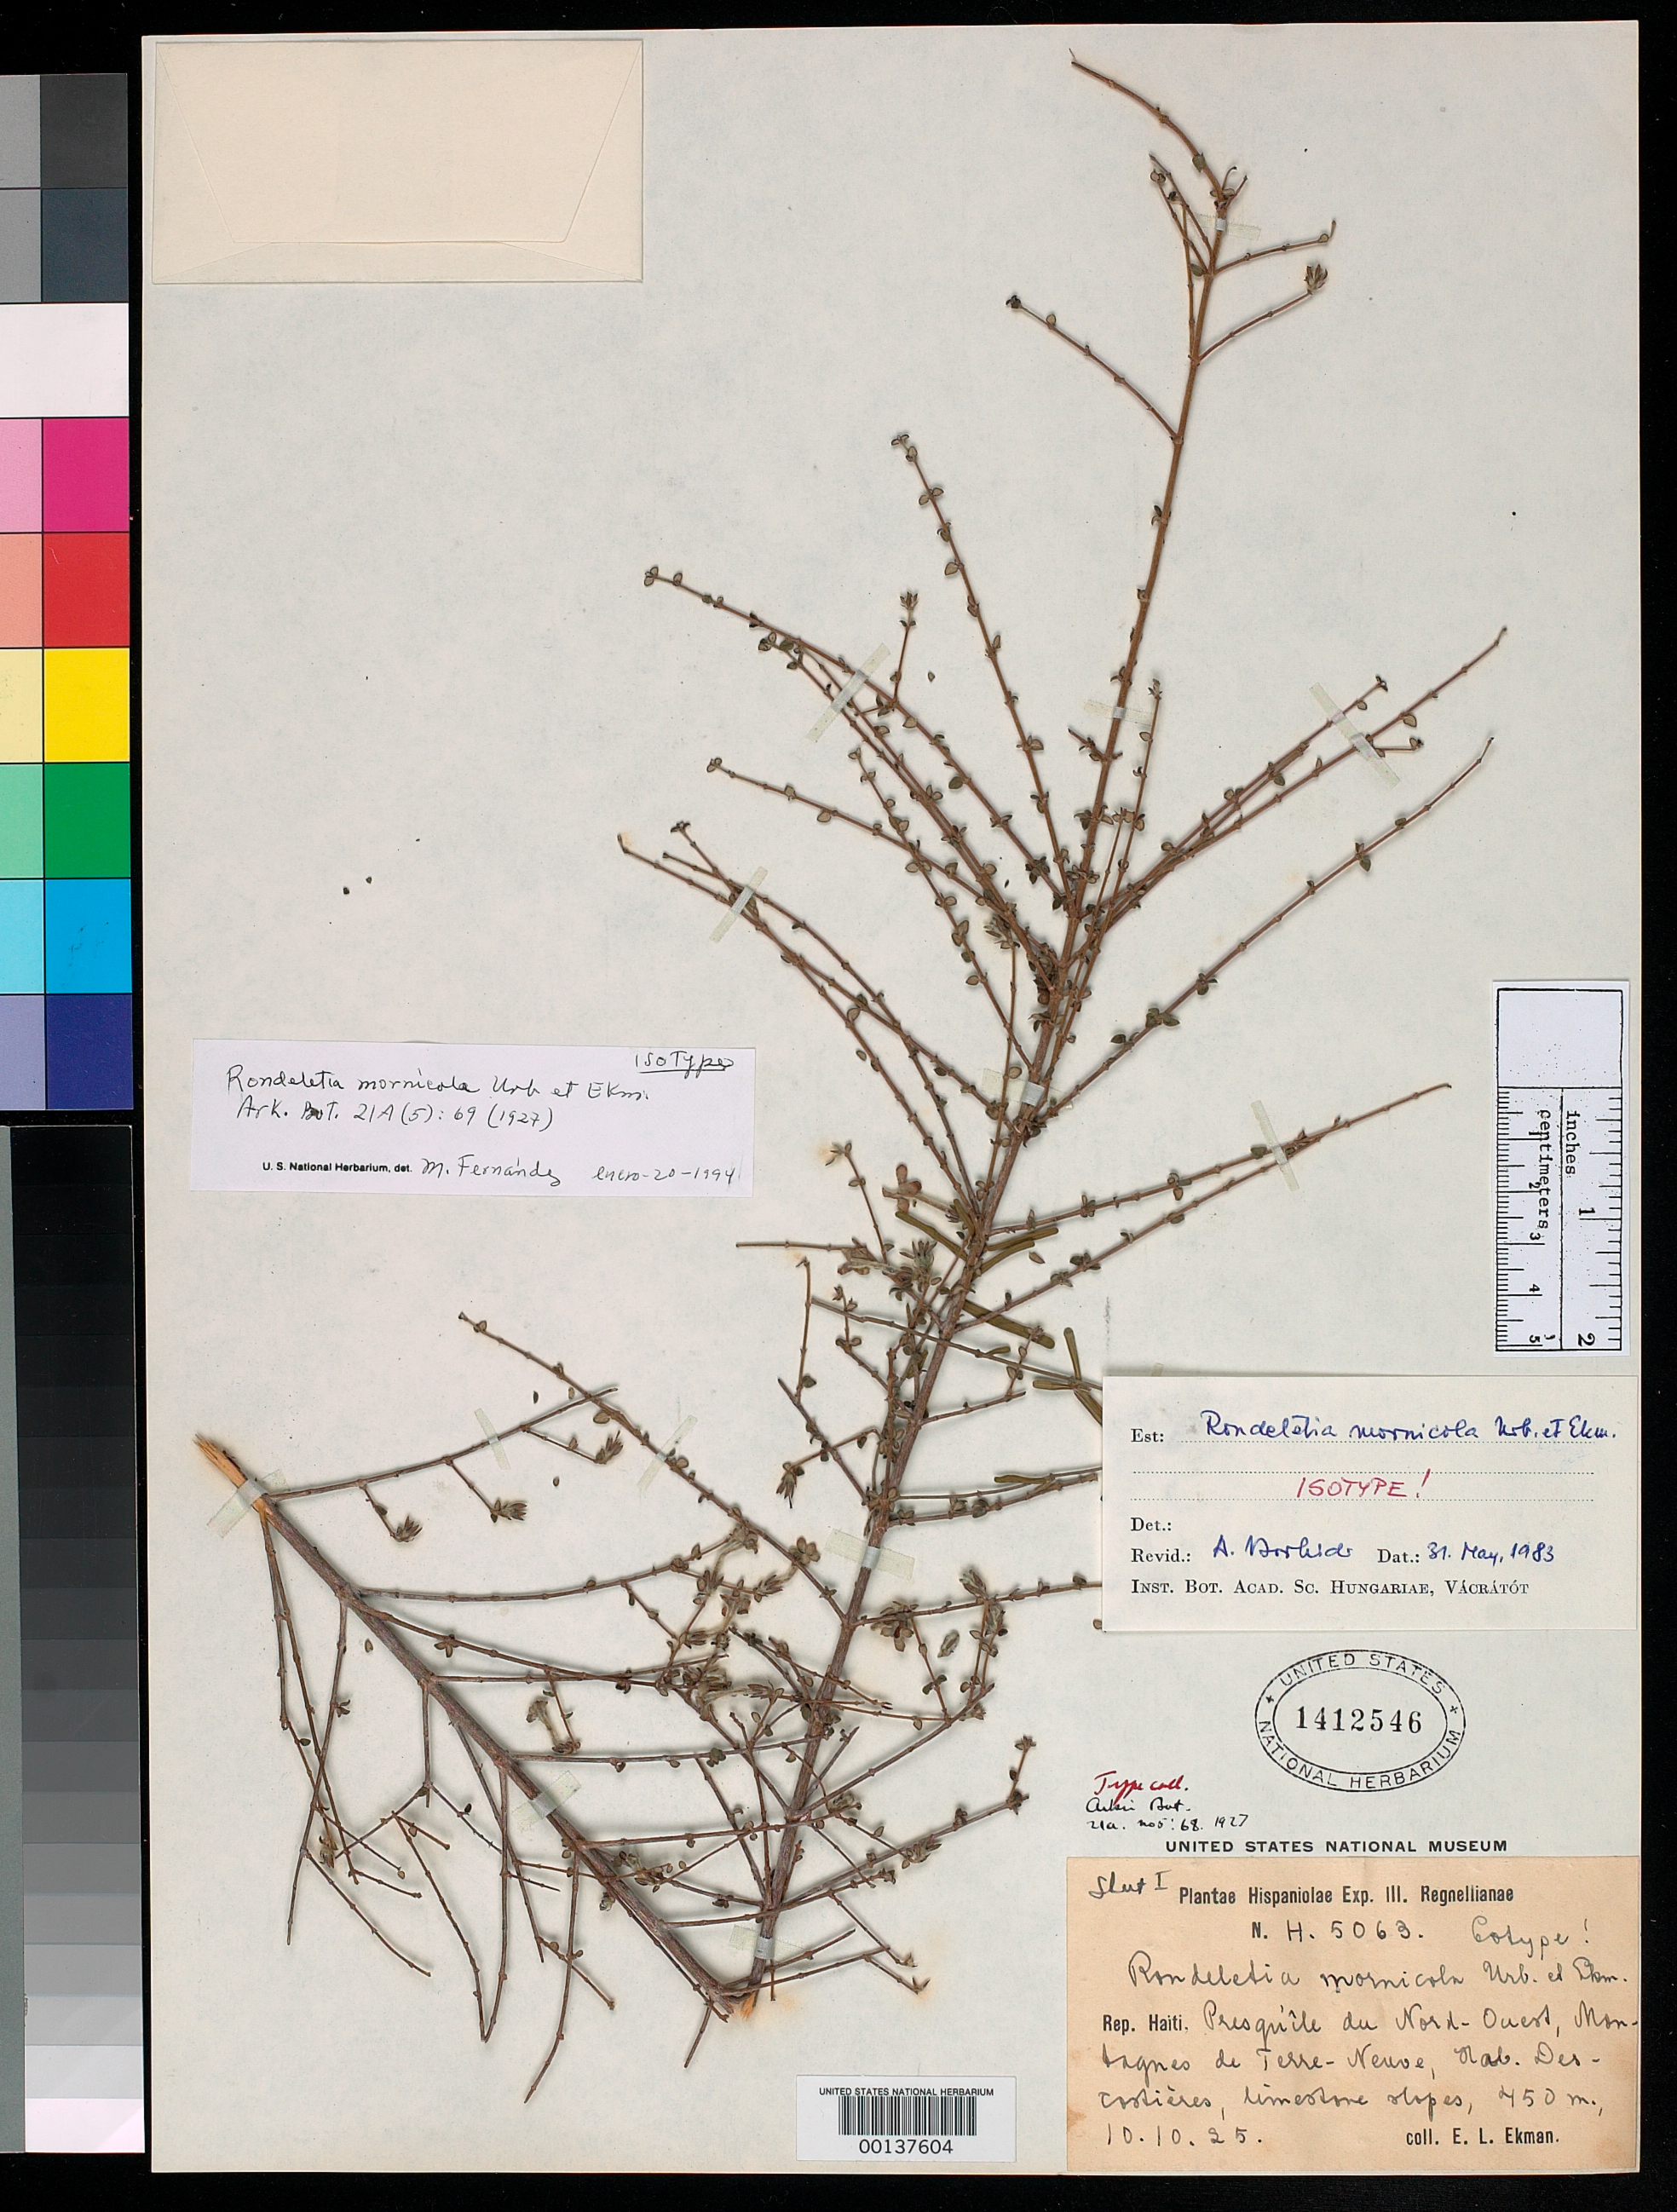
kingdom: Plantae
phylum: Tracheophyta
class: Magnoliopsida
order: Gentianales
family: Rubiaceae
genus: Rondeletia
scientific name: Rondeletia mornicola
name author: Urb. & Ekman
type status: Isotype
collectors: E. L. Ekman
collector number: H 5063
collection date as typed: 10 Oct 1925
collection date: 1925-10-10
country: Haiti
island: Hispaniola Island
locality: Montagnes de Terre-Neuve, Gros Morne.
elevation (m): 450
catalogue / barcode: US 1412546